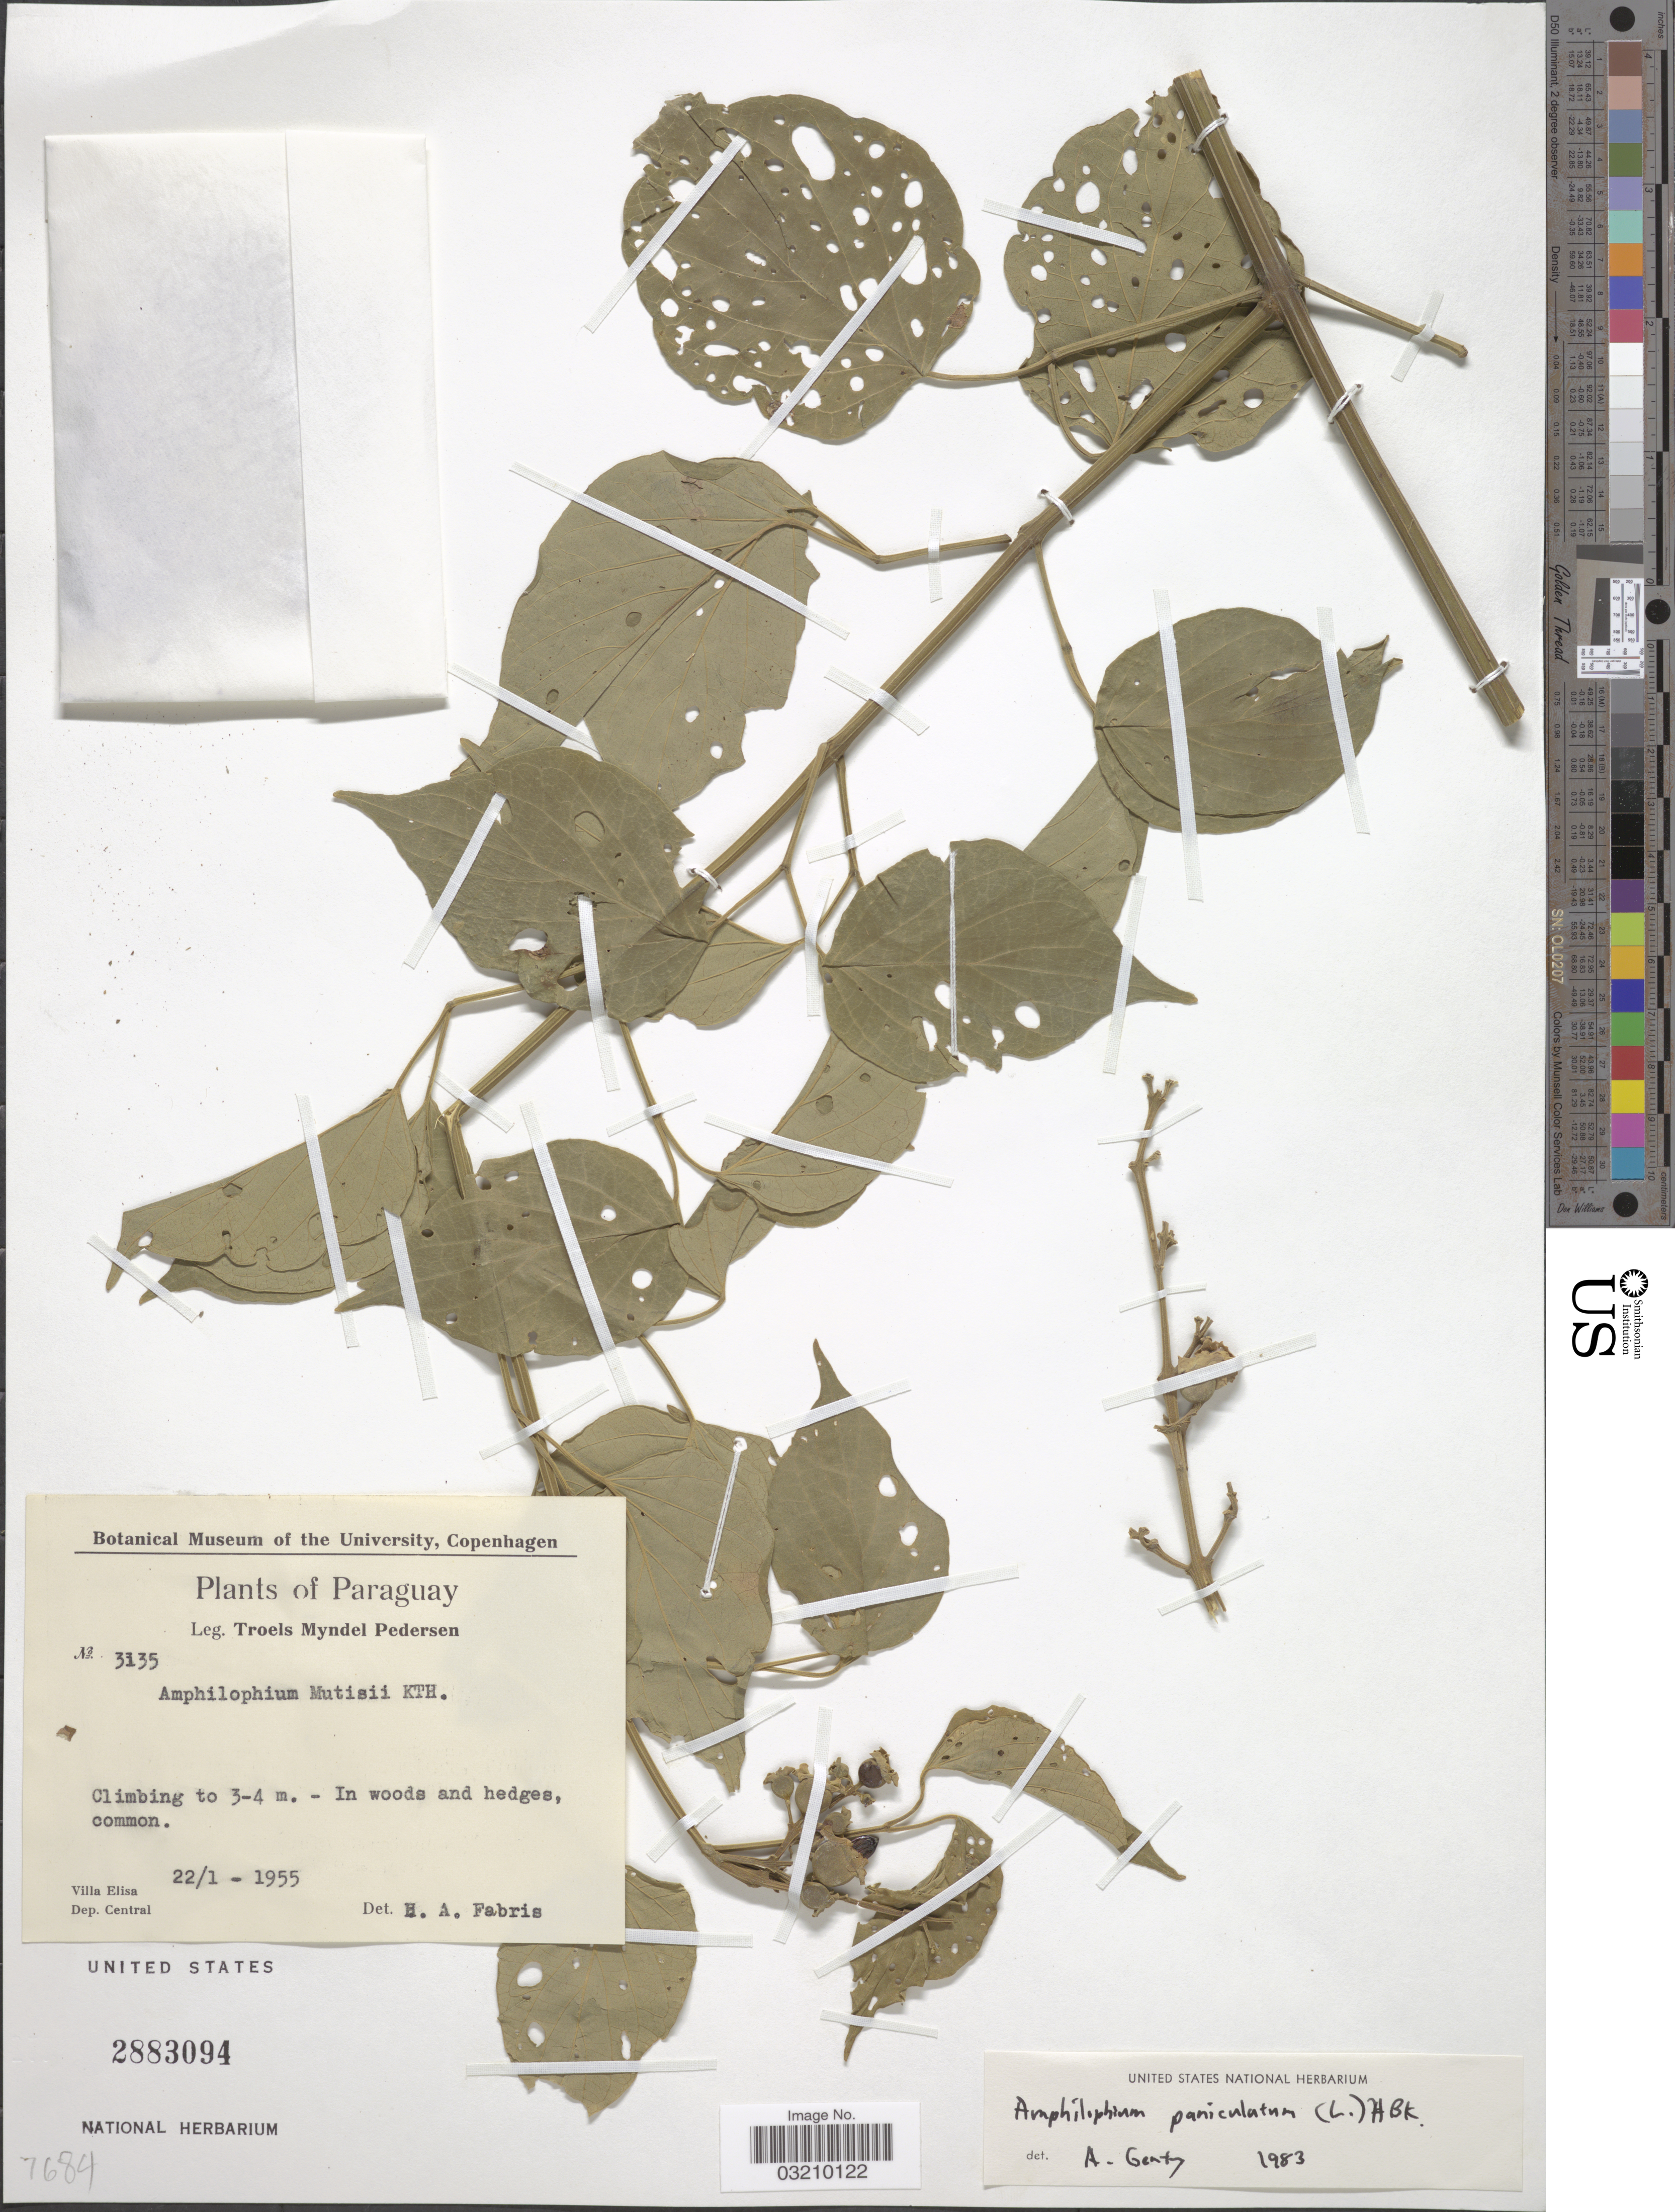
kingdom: Plantae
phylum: Tracheophyta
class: Magnoliopsida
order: Lamiales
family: Bignoniaceae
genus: Amphilophium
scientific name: Amphilophium paniculatum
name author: (L.) Kunth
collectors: T. Pederson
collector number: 3135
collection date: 1955-01-22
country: Paraguay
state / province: Central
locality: Villa Elisa. Dep. Central.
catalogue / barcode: US 2883094